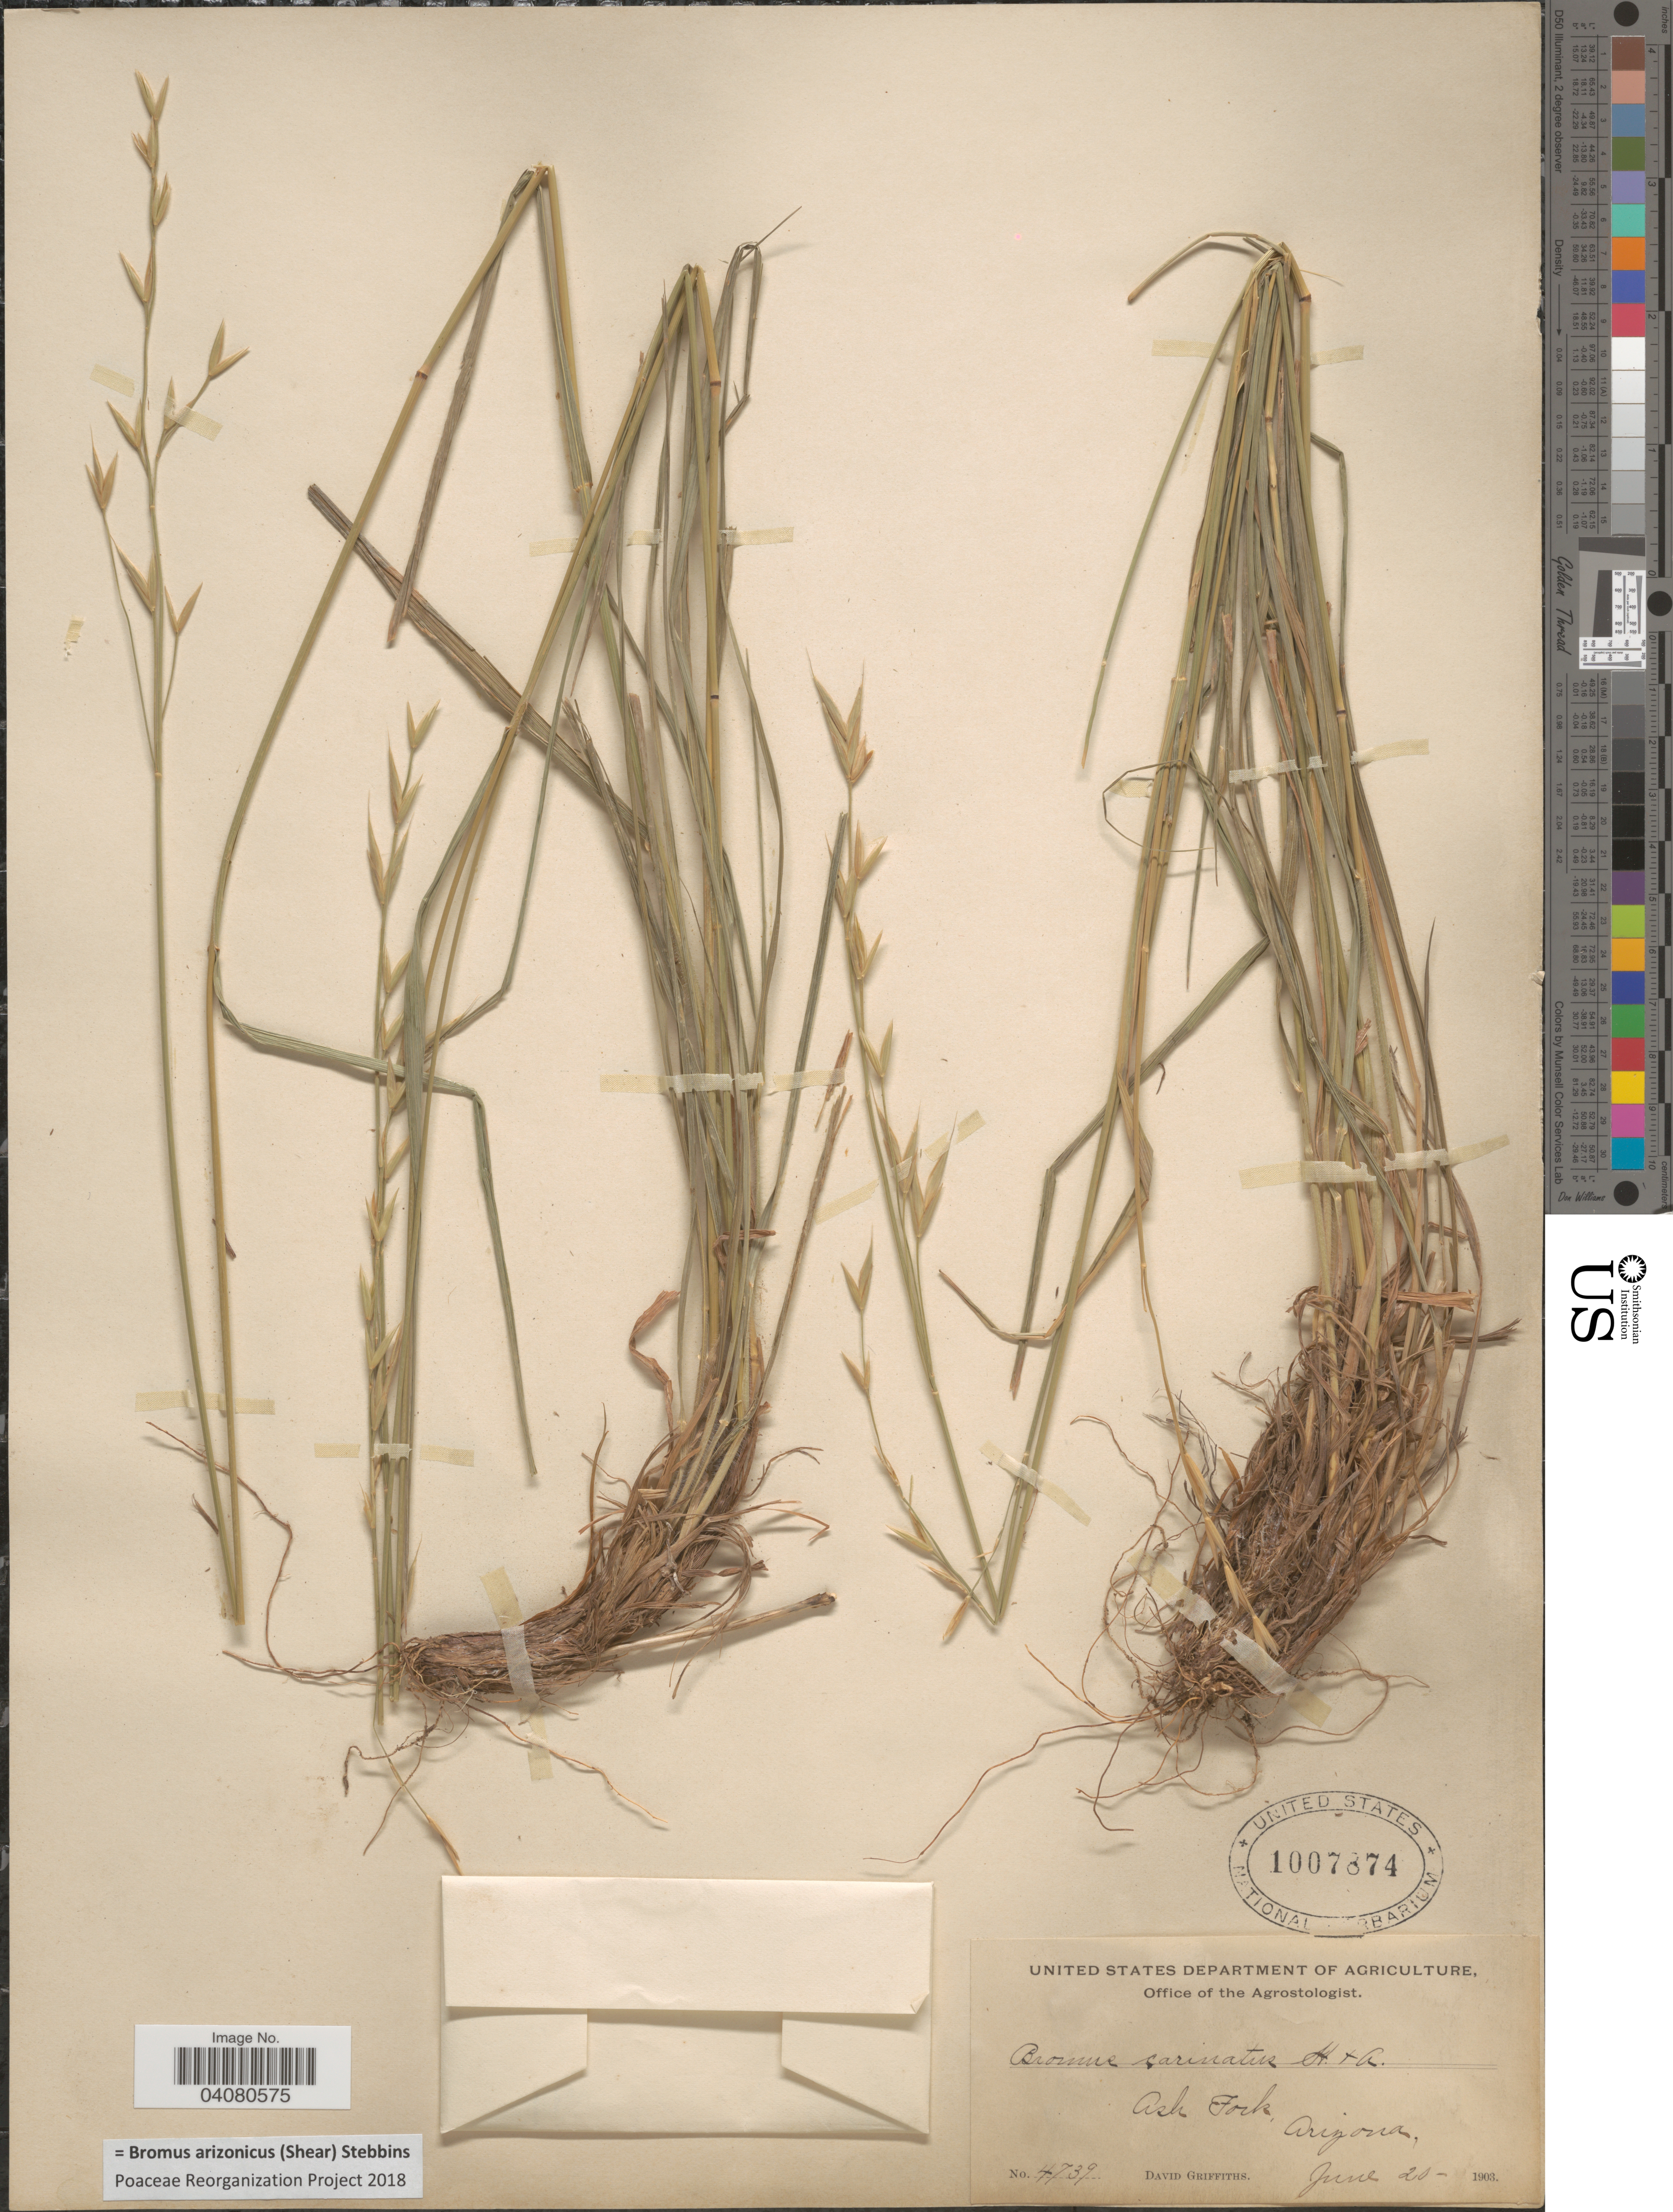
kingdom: Plantae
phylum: Tracheophyta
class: Liliopsida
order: Poales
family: Poaceae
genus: Bromus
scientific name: Bromus arizonicus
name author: (Shear) Stebbins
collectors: D. Griffiths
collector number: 4739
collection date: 1903-06-20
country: United States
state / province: Arizona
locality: Ash Fork.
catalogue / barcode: US 1007874